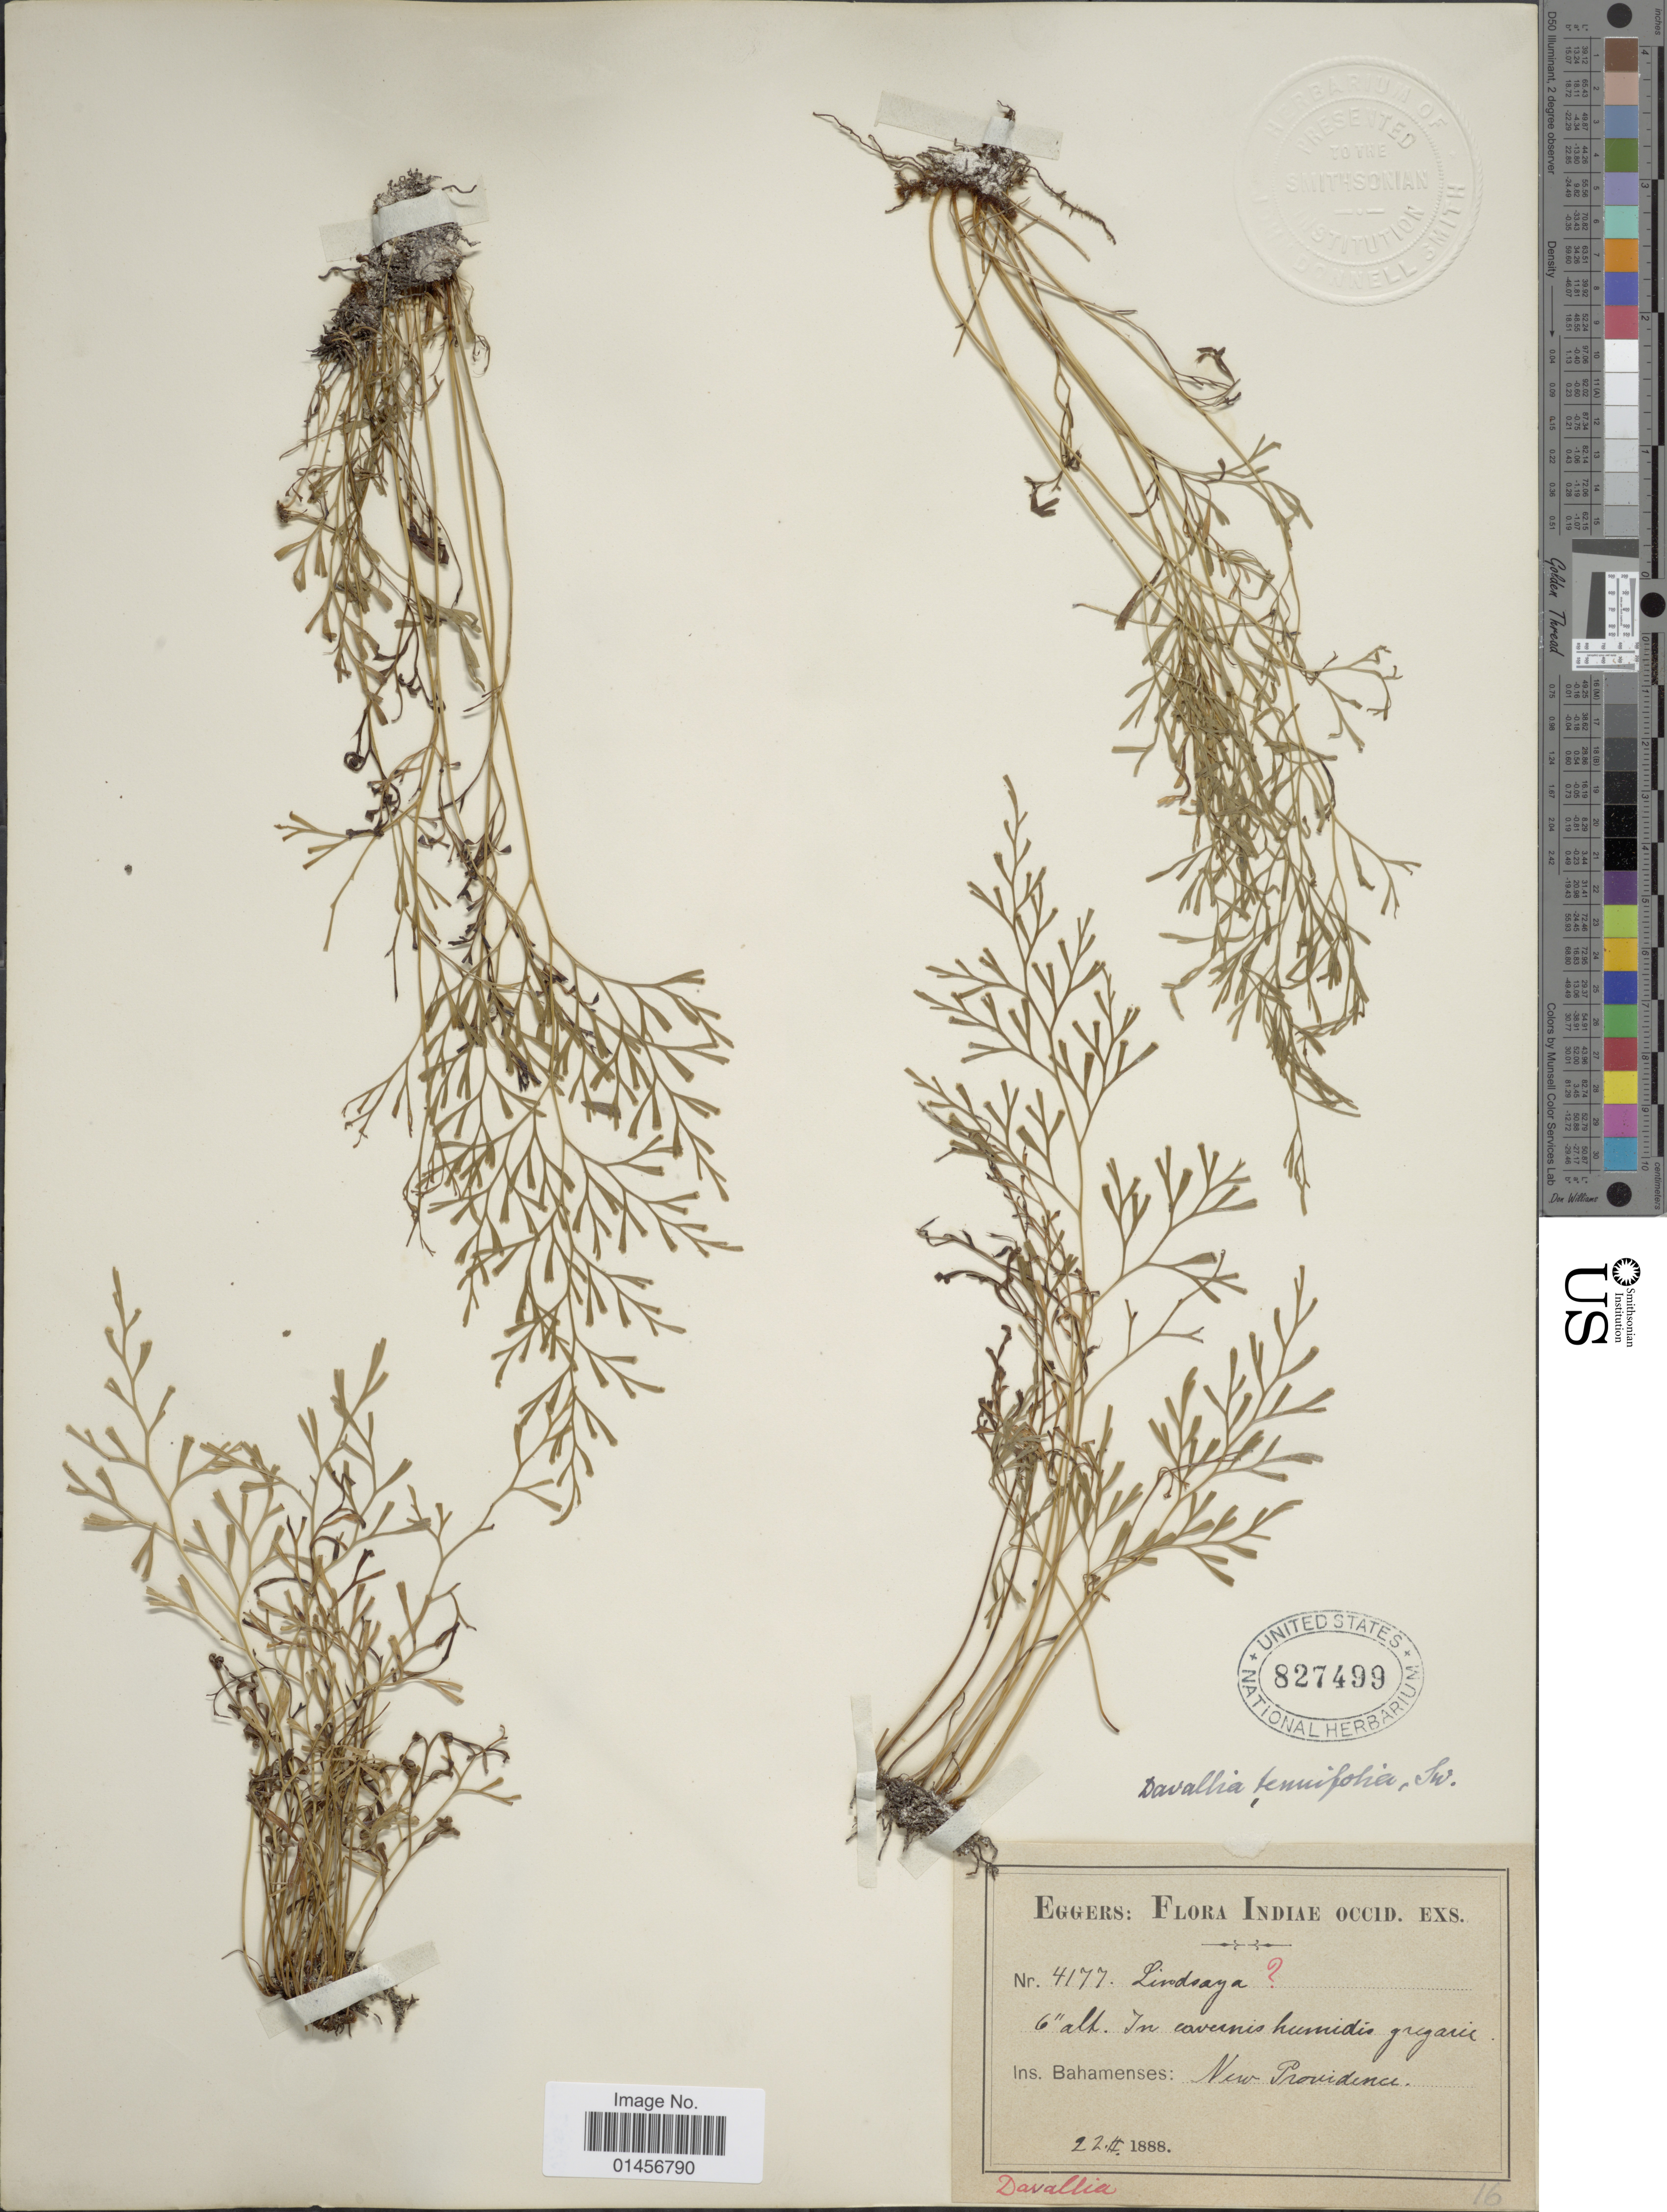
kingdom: Plantae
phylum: Tracheophyta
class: Polypodiopsida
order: Polypodiales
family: Lindsaeaceae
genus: Sphenomeris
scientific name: Sphenomeris clavata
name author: (L.) Maxon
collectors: -. Eggers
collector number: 4177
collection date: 1888-02-22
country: Bahamas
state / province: New Providence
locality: Indiae Occid, Ins, Bahamas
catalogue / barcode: US 827499